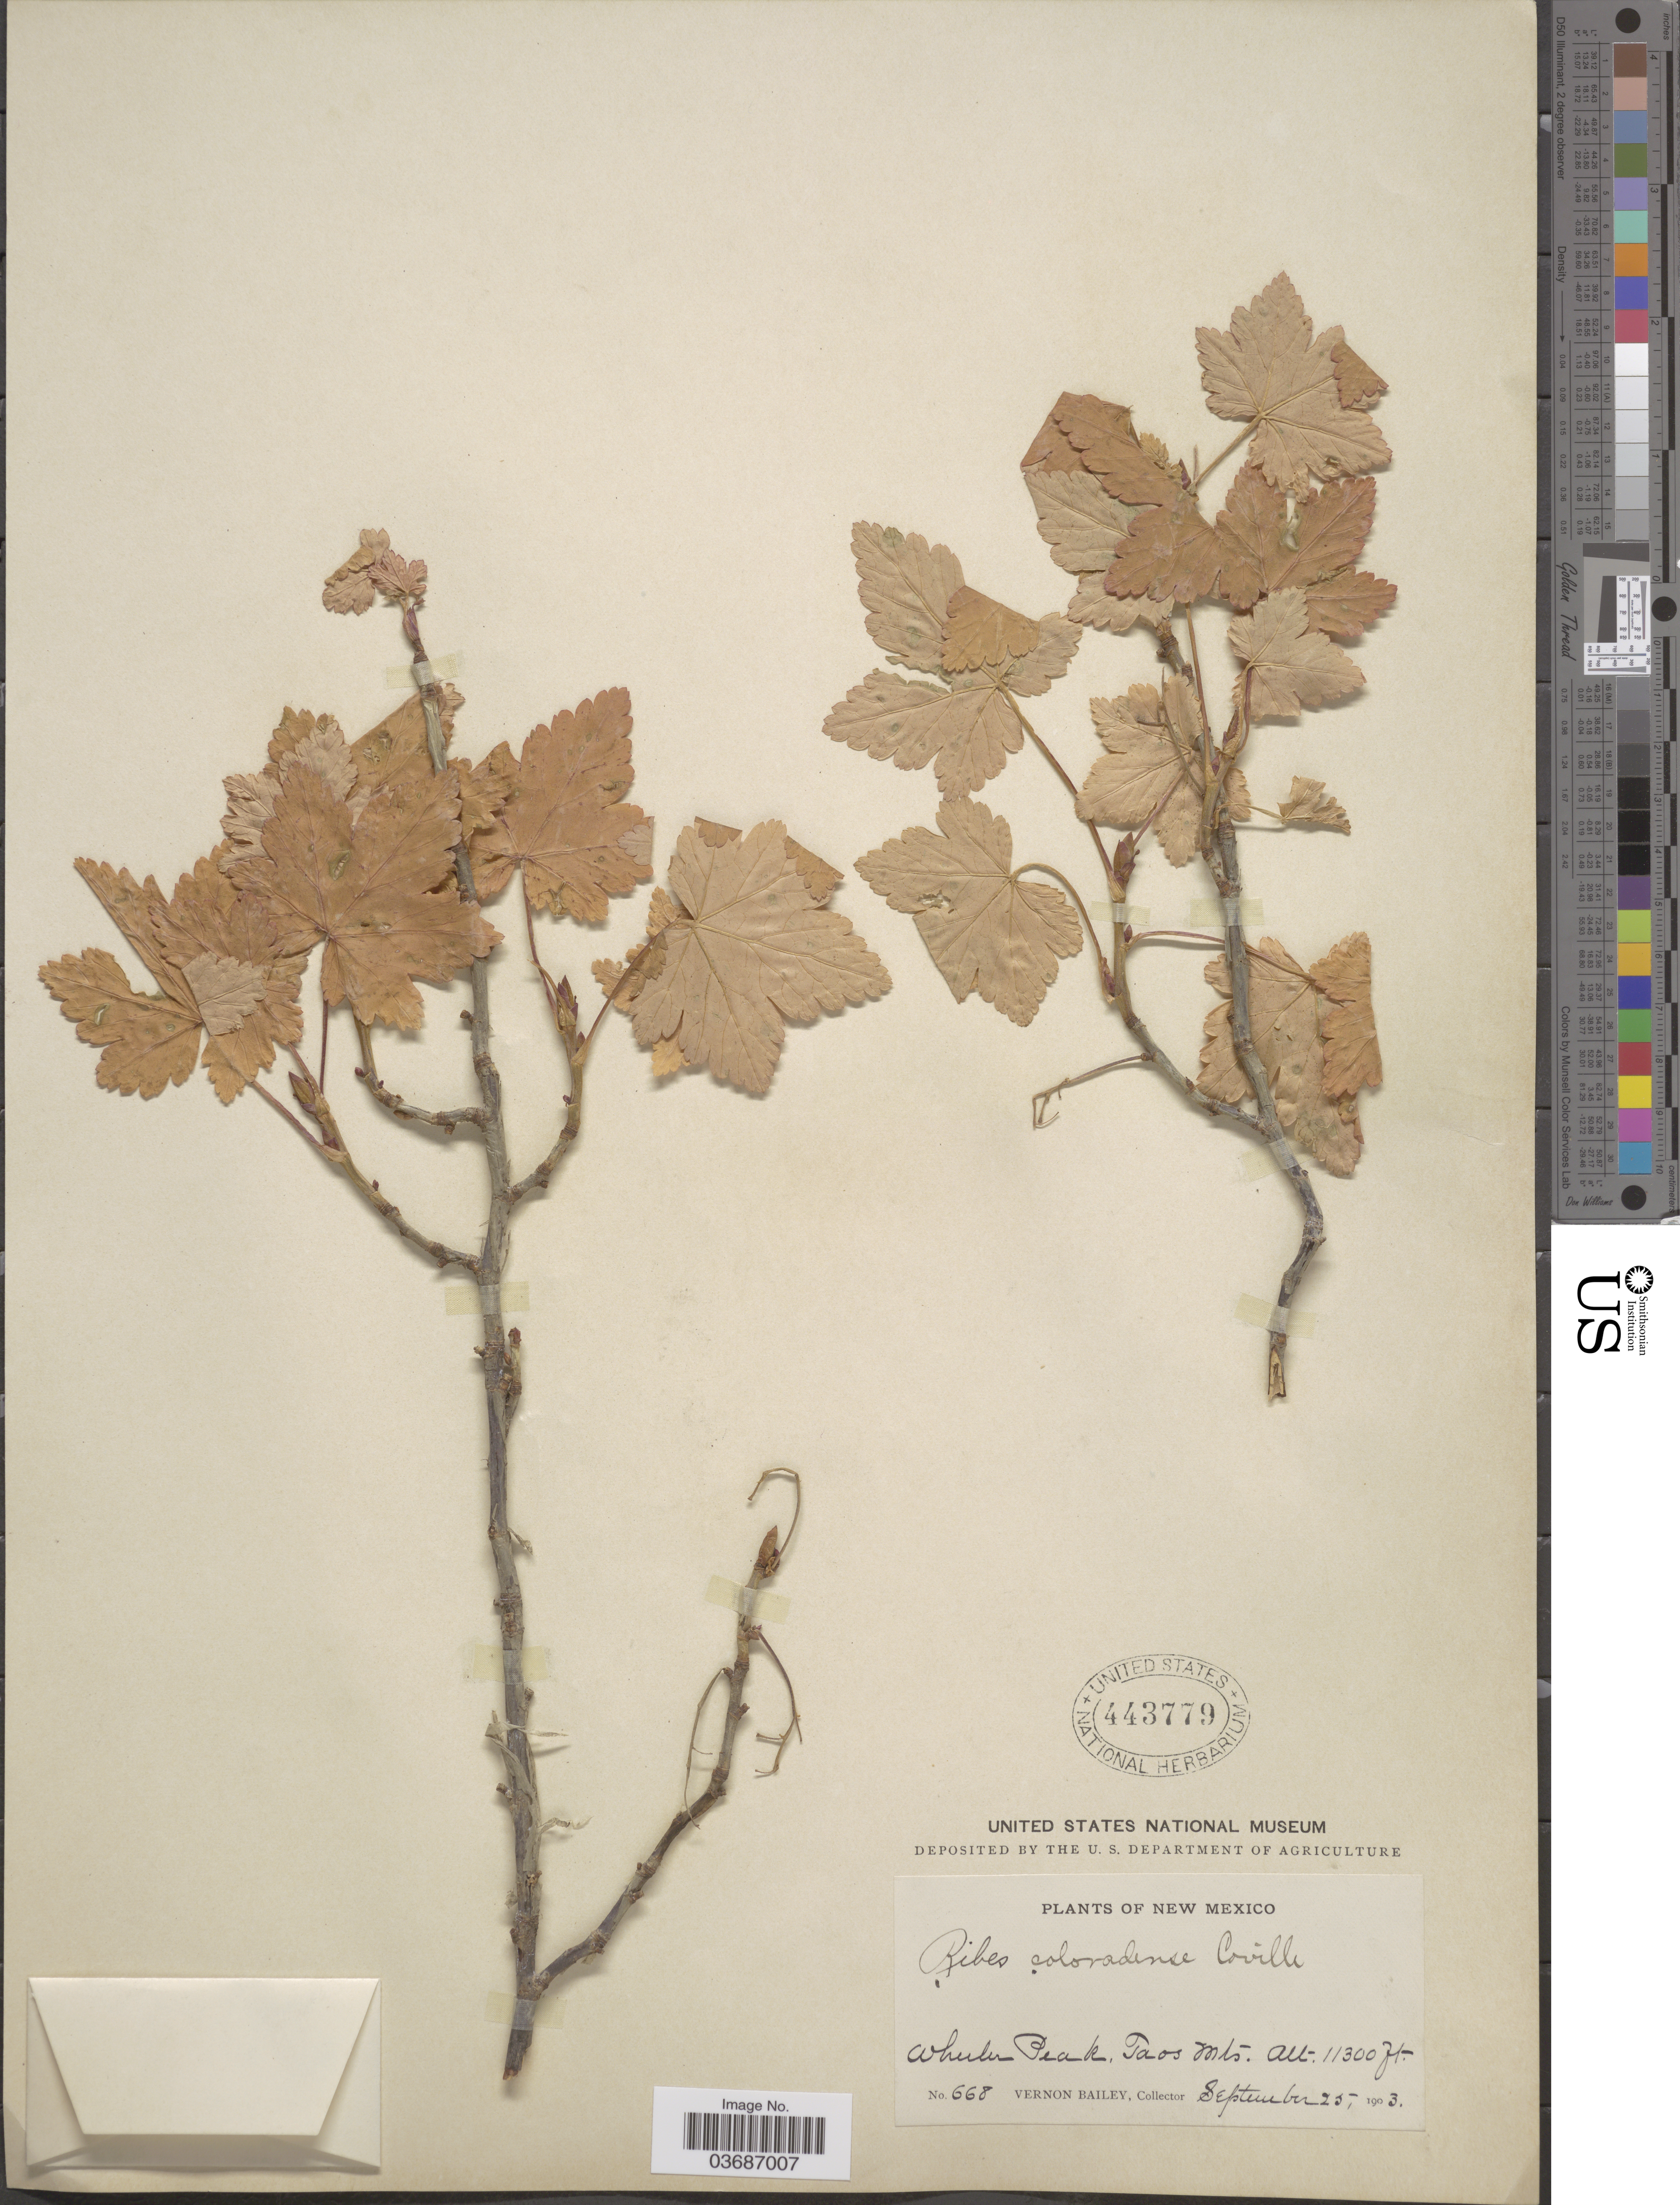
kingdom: Plantae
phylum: Tracheophyta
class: Magnoliopsida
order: Saxifragales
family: Grossulariaceae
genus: Ribes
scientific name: Ribes coloradense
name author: Coville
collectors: V. O. Bailey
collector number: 668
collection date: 1903-09-25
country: United States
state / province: New Mexico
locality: Wheeler Peak, Taos Mts.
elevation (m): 3444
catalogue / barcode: US 443779